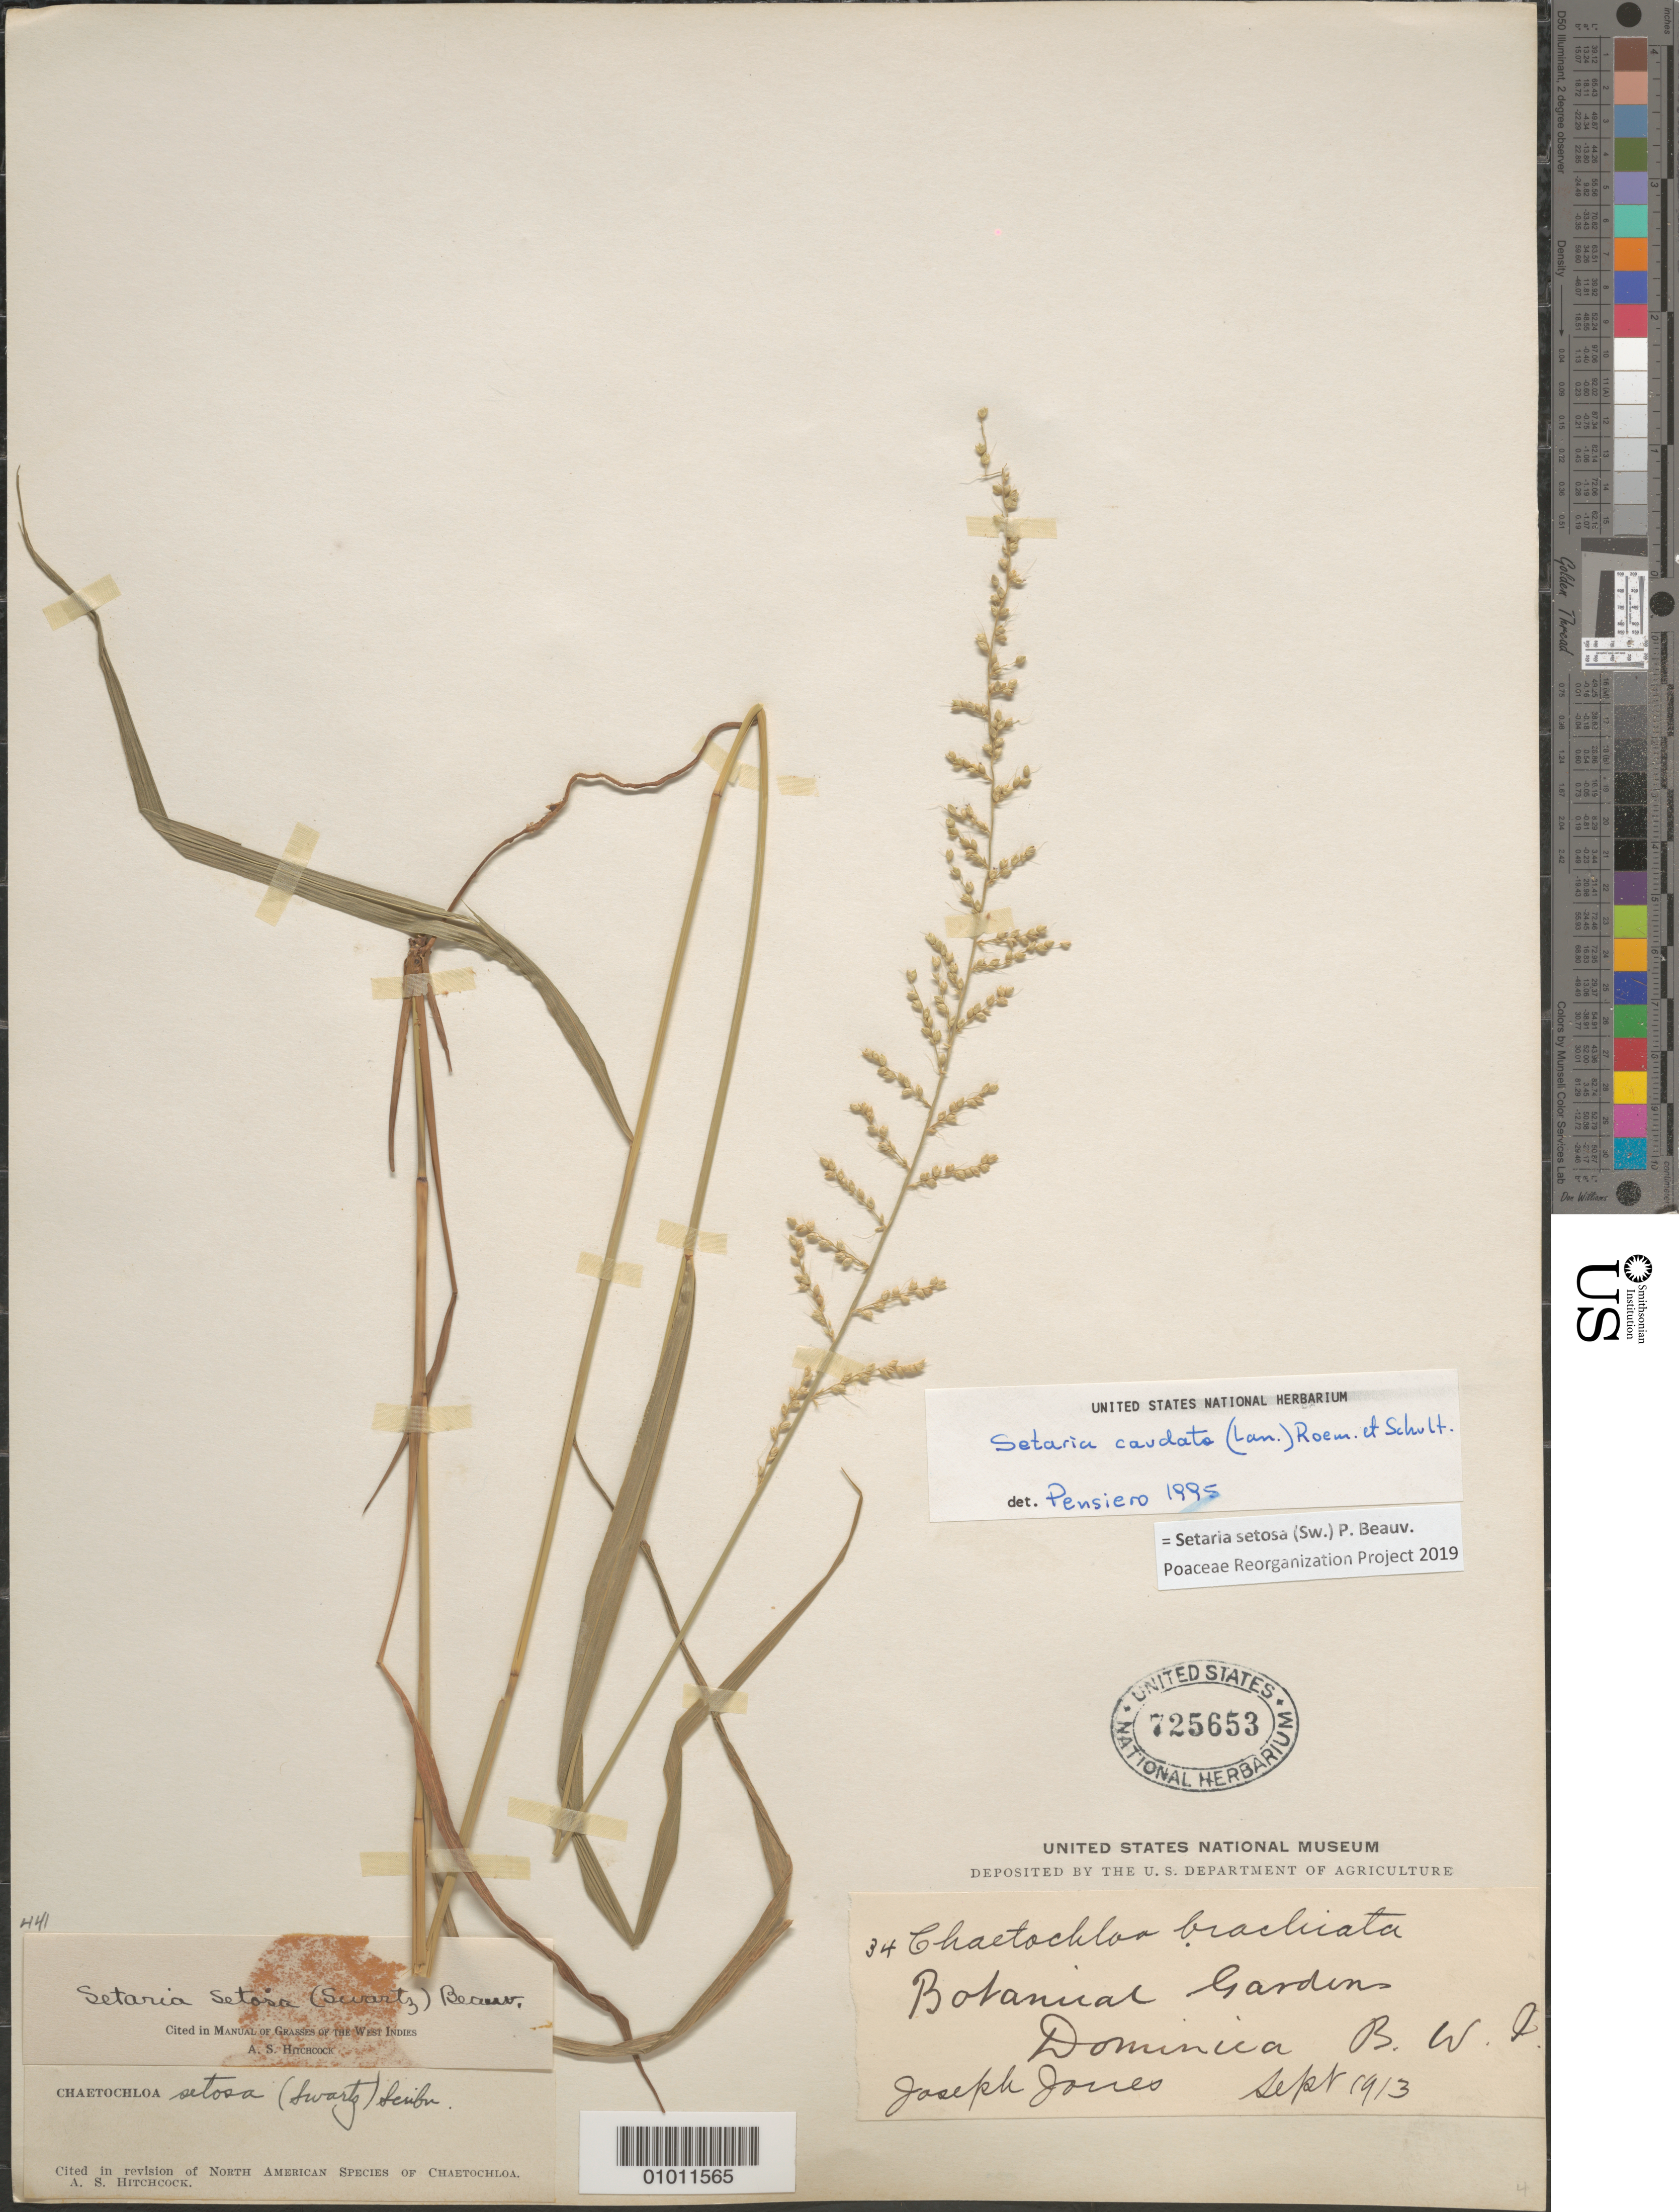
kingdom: Plantae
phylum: Tracheophyta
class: Liliopsida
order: Poales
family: Poaceae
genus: Setaria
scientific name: Setaria setosa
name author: (Sw.) P. Beauv.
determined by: Poaceae Reorganization Project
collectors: J. Jones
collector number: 34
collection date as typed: Sep 1913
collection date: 1913-09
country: Dominica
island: Dominica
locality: Botanical garden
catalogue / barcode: US 725653